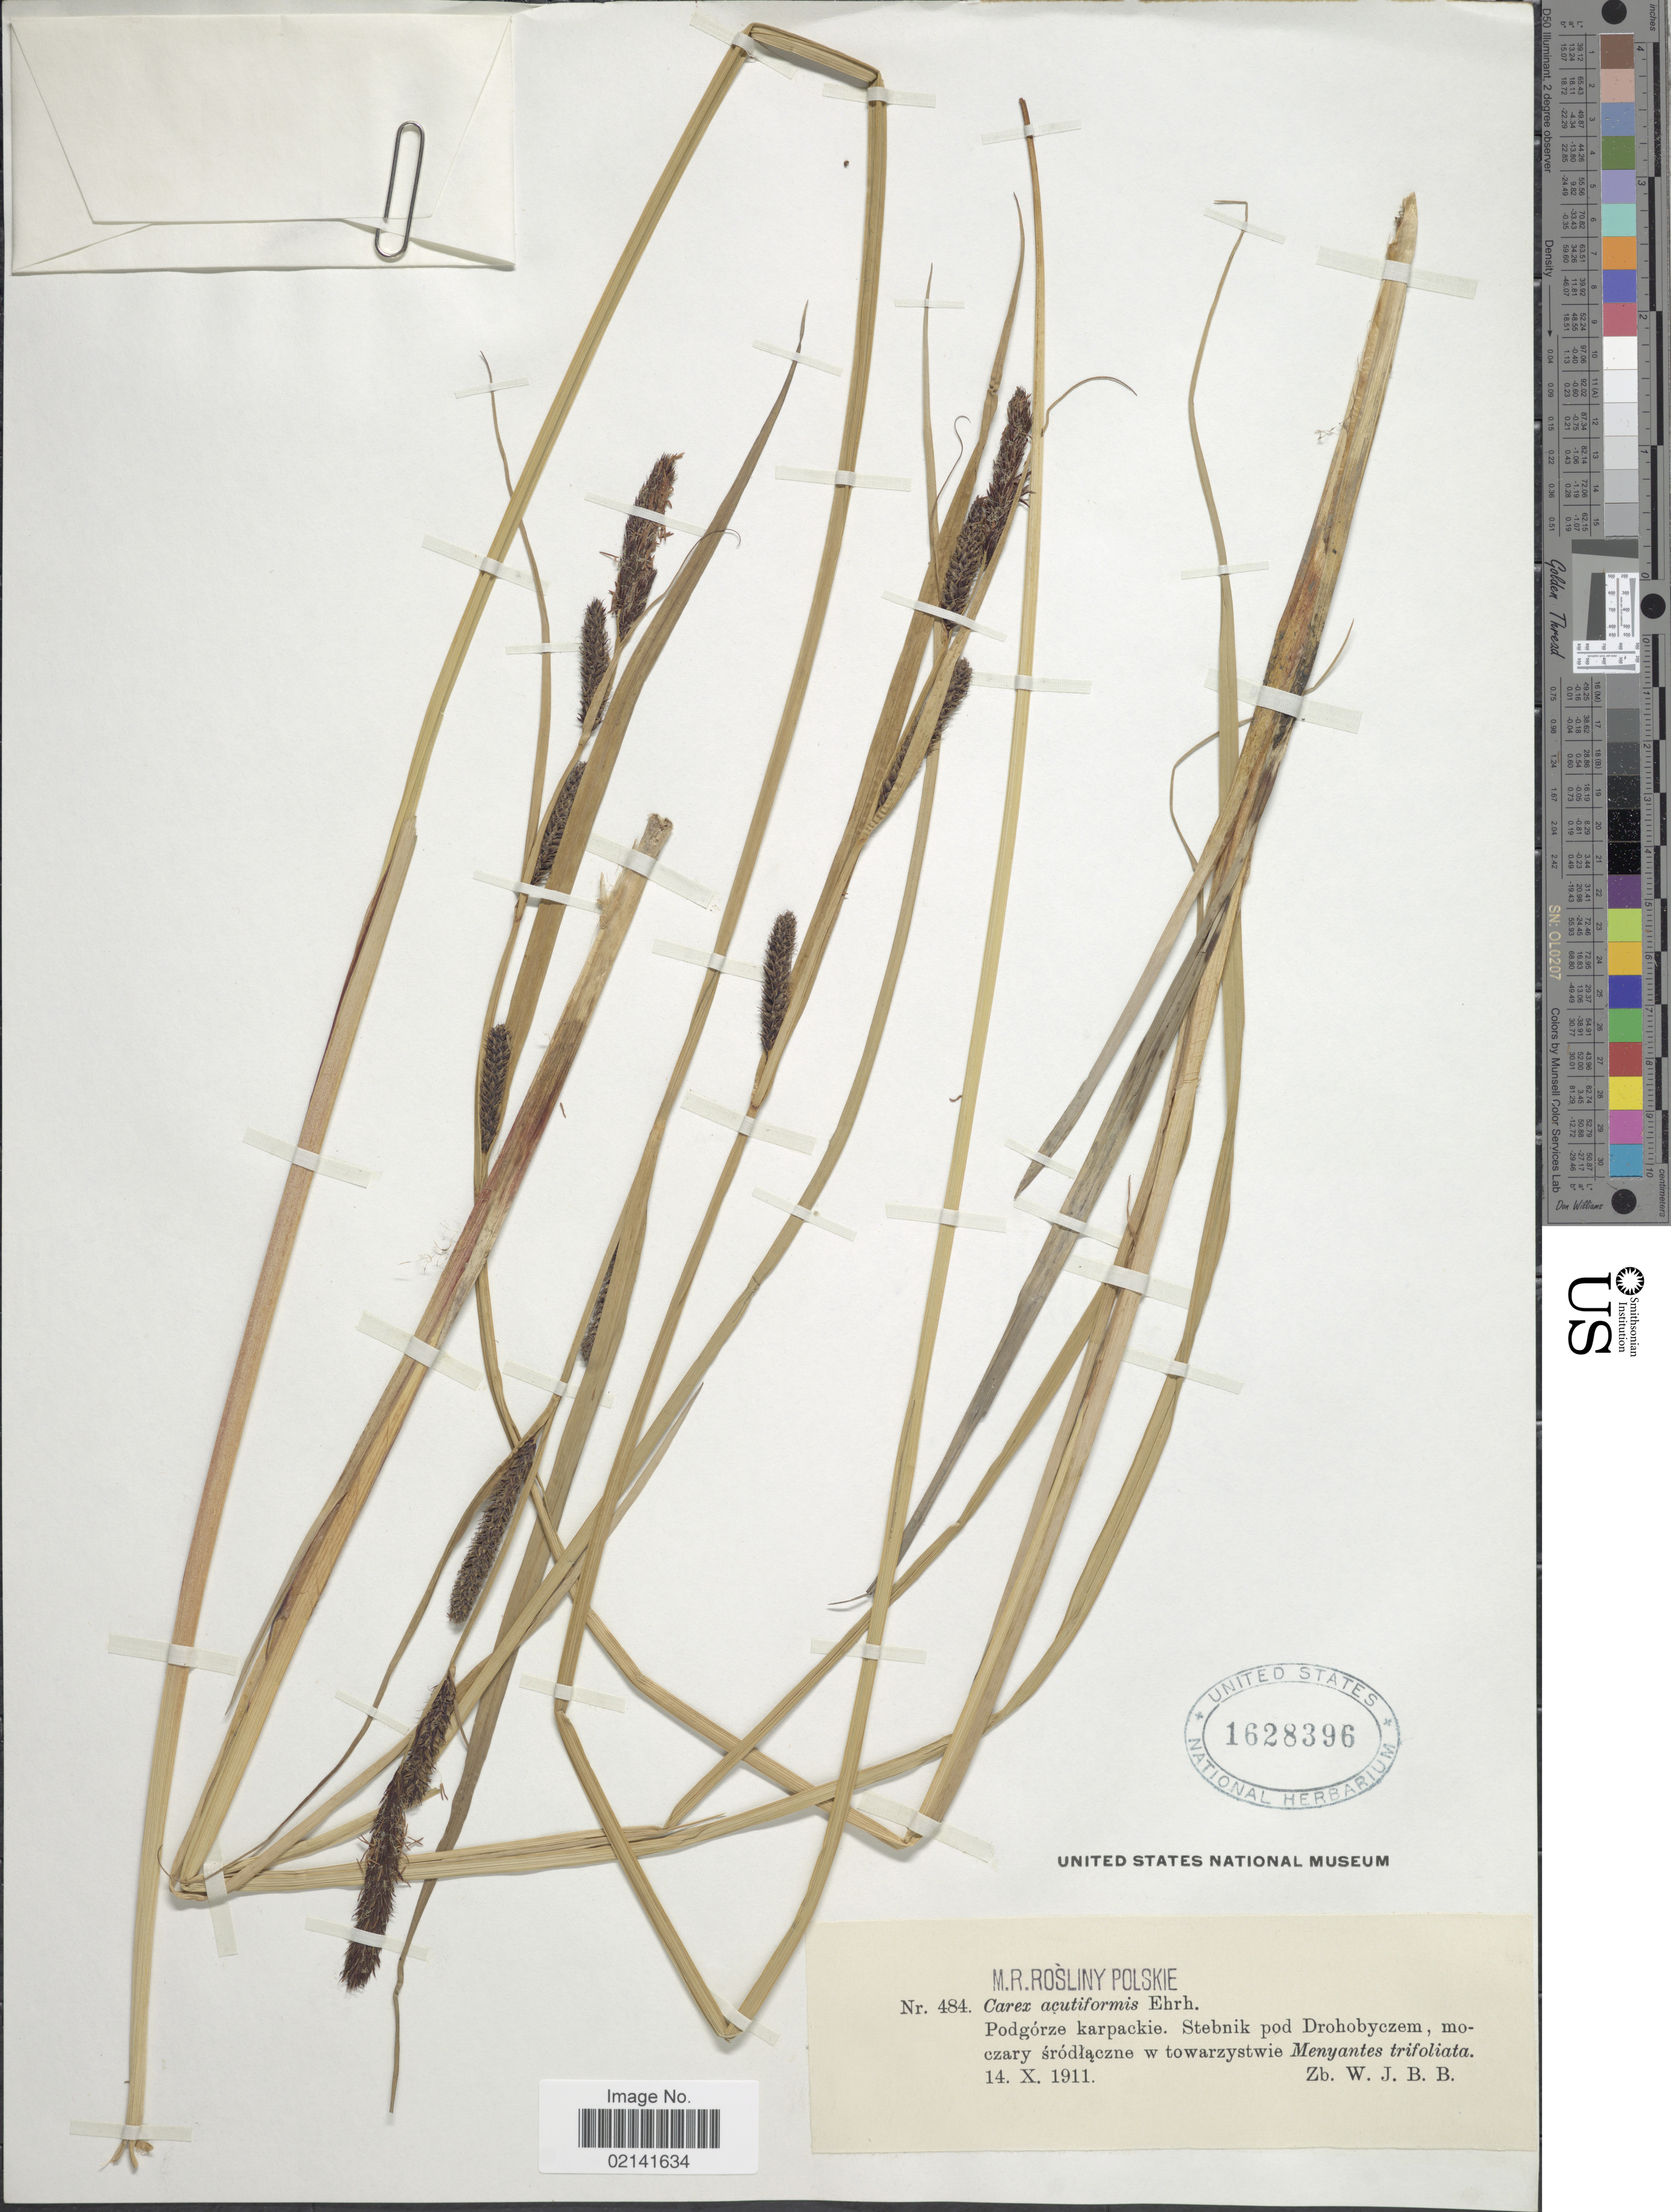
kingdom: Plantae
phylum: Tracheophyta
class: Liliopsida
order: Poales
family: Cyperaceae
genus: Carex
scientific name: Carex acutiformis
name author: Ehrh.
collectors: M. Rosliny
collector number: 484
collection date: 1911-10-14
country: Poland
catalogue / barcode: US 1628396